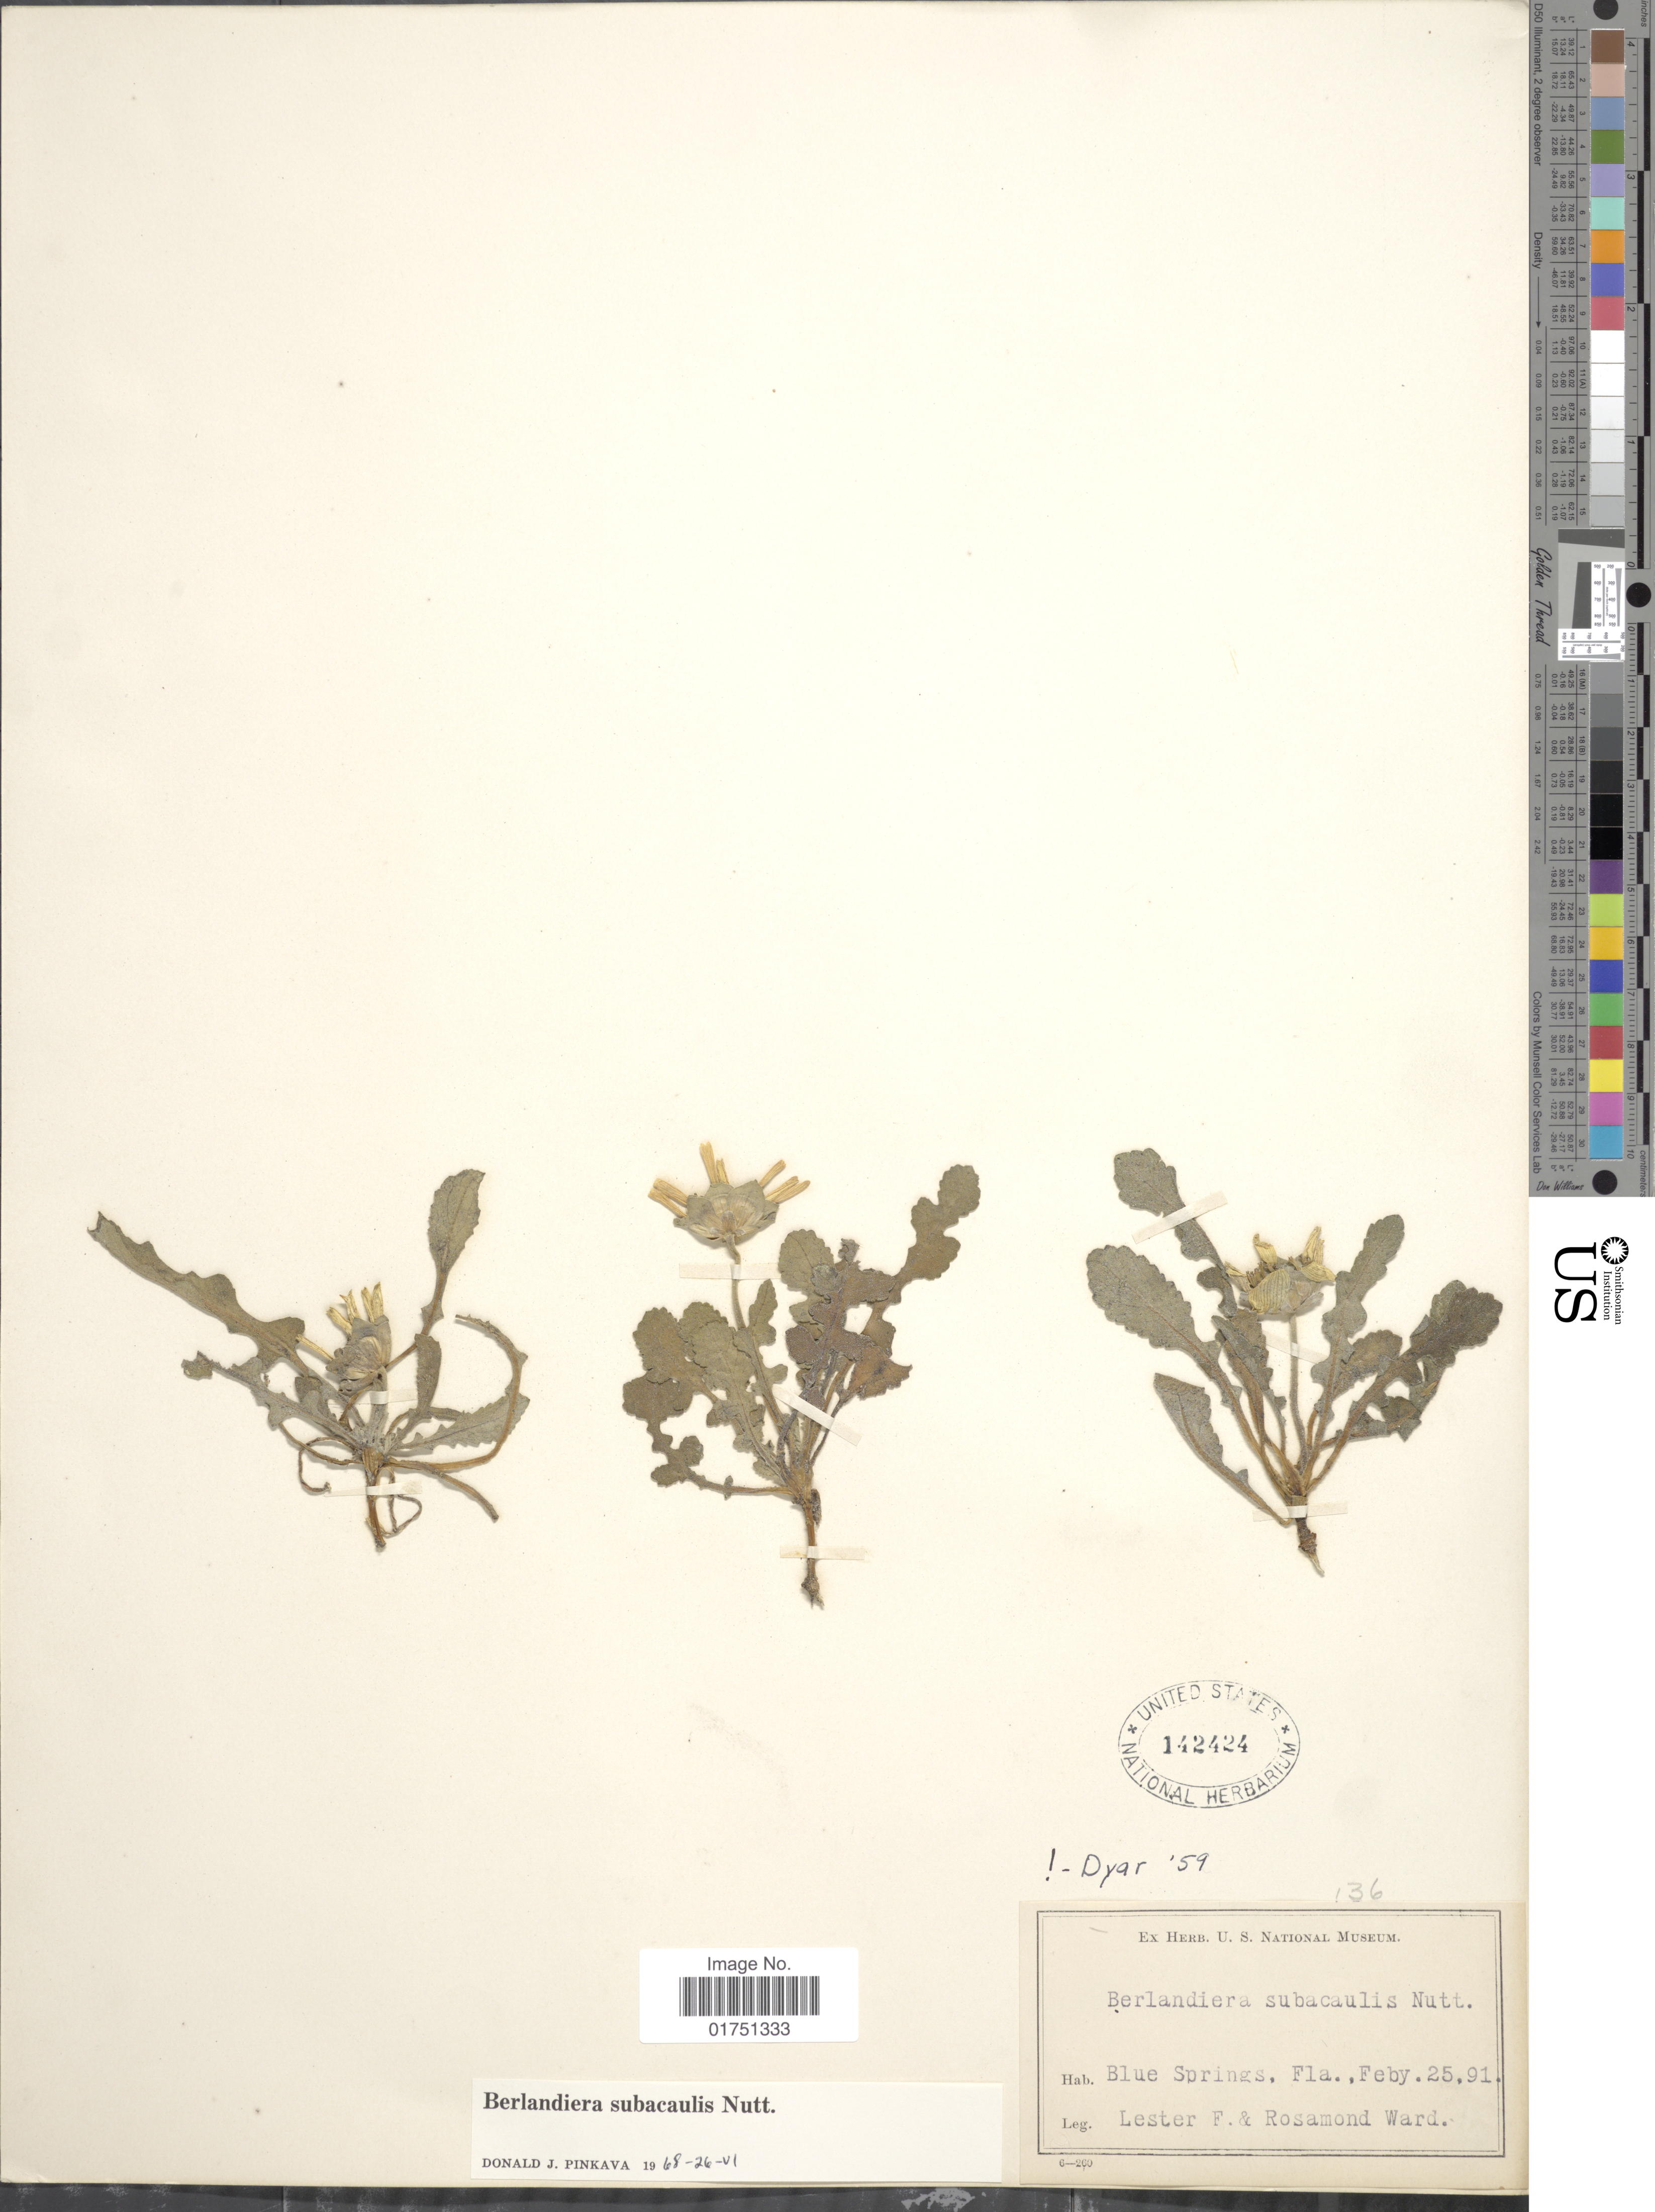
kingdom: Plantae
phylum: Tracheophyta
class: Magnoliopsida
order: Asterales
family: Asteraceae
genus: Berlandiera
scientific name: Berlandiera subacaulis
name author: Nutt.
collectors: L. F. Ward & R. Ward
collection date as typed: Transcribed d/m/y: 25/2/91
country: United States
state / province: Florida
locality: Blue Springs, Fla.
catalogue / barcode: US 142424